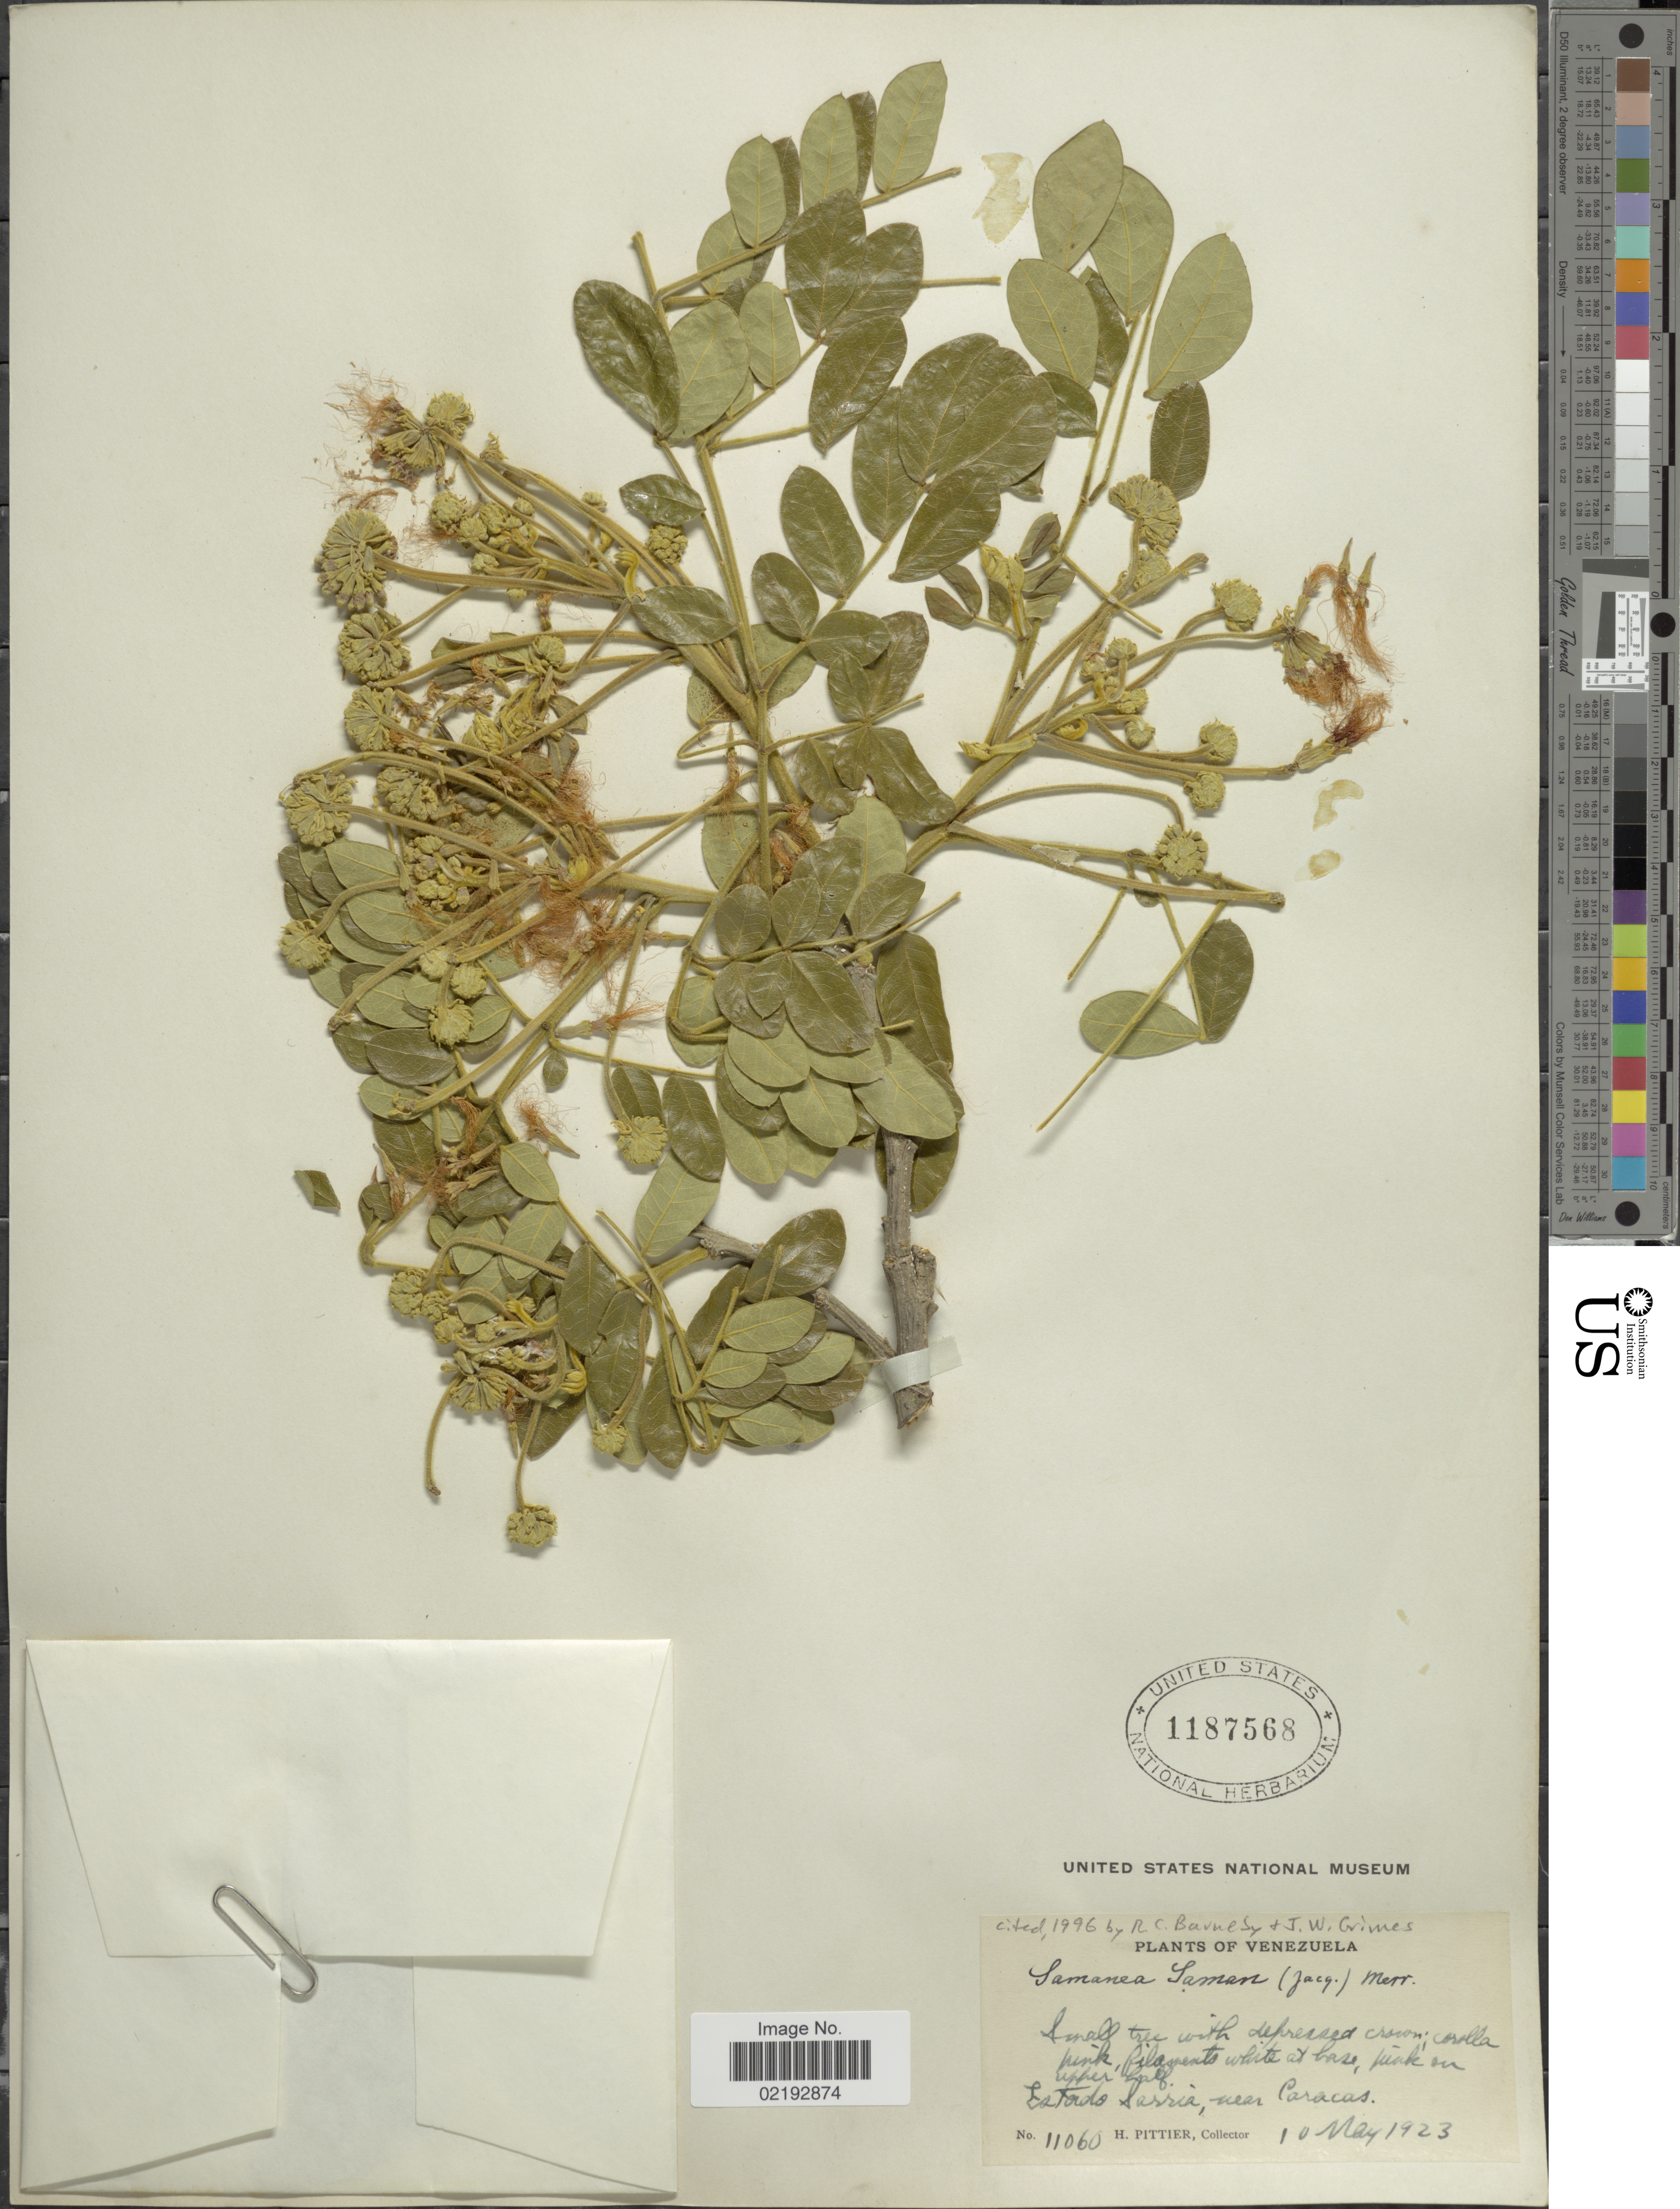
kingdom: Plantae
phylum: Tracheophyta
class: Magnoliopsida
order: Fabales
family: Fabaceae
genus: Samanea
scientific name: Samanea saman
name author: (Jacq.) Merr.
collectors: H. F. Pittier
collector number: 11060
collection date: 1923-05-10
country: Venezuela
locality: Estadio Sarria, near Caracas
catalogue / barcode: US 1187568